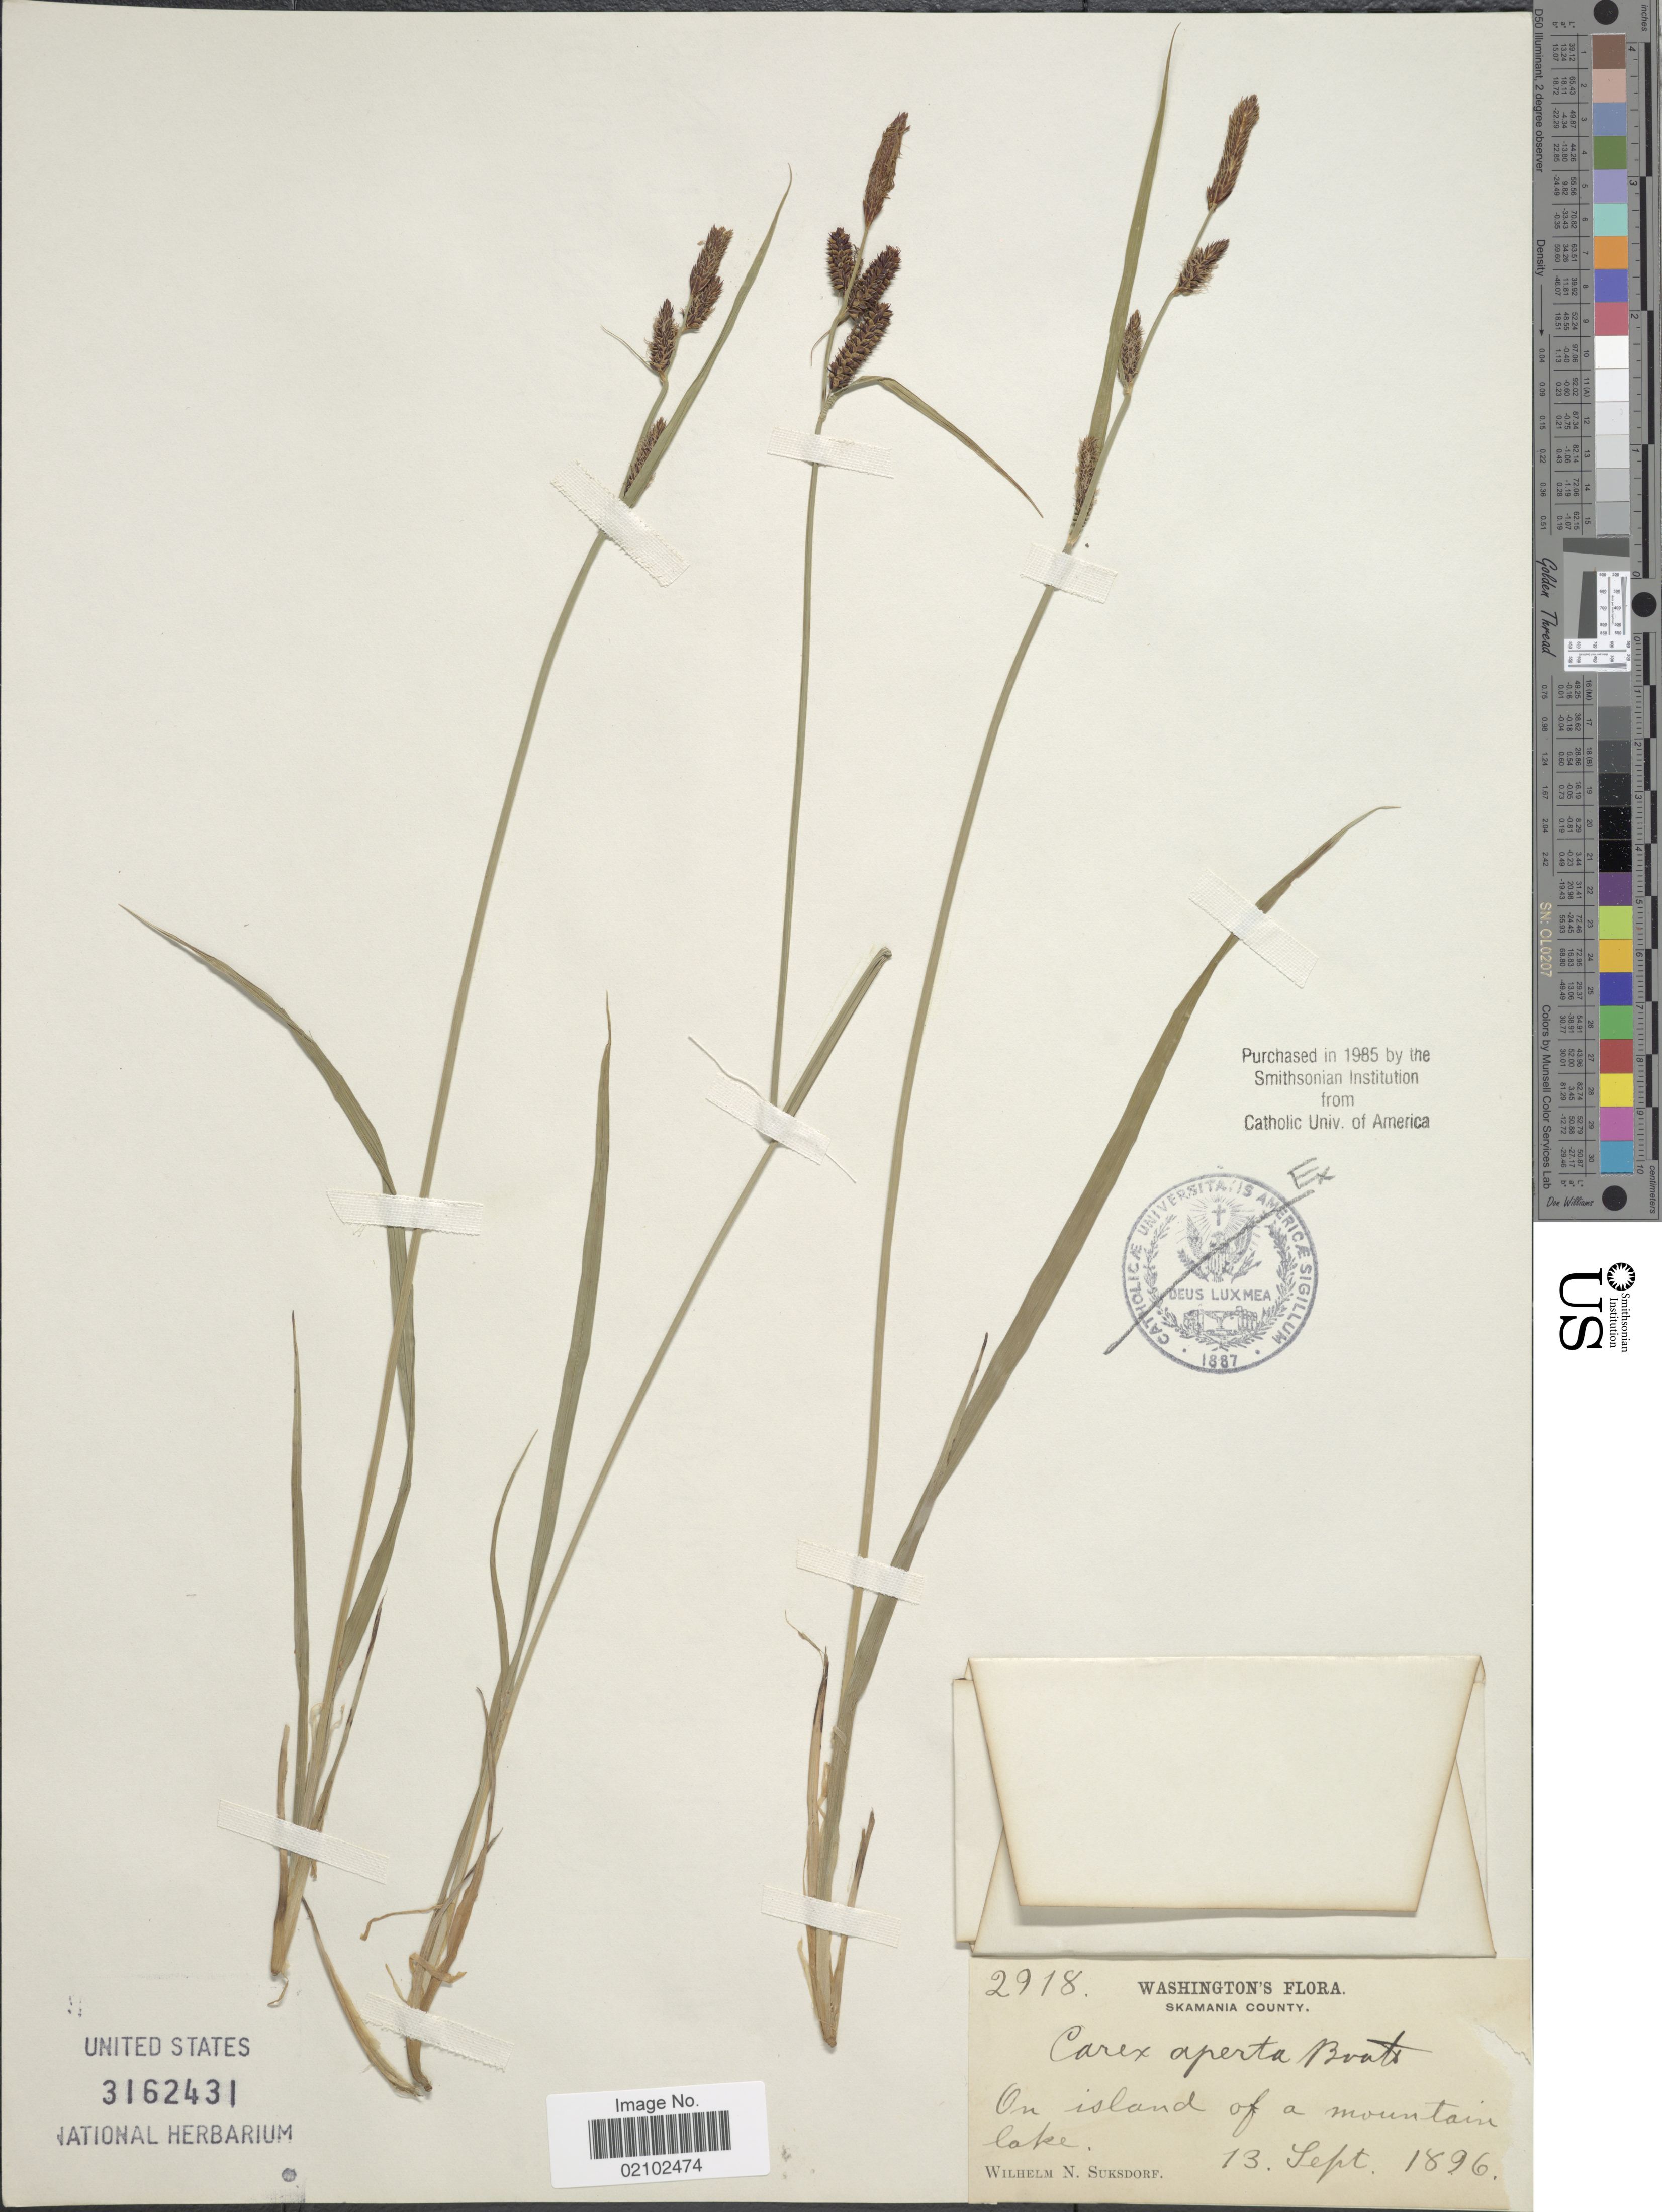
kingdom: Plantae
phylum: Tracheophyta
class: Liliopsida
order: Poales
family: Cyperaceae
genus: Carex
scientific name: Carex aperta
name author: Boott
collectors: W. N. Suksdorf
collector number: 2918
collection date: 1896-09-13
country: United States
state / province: Washington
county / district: Skamania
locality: Skamania County, On island of a mountain lake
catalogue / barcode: US 3162431